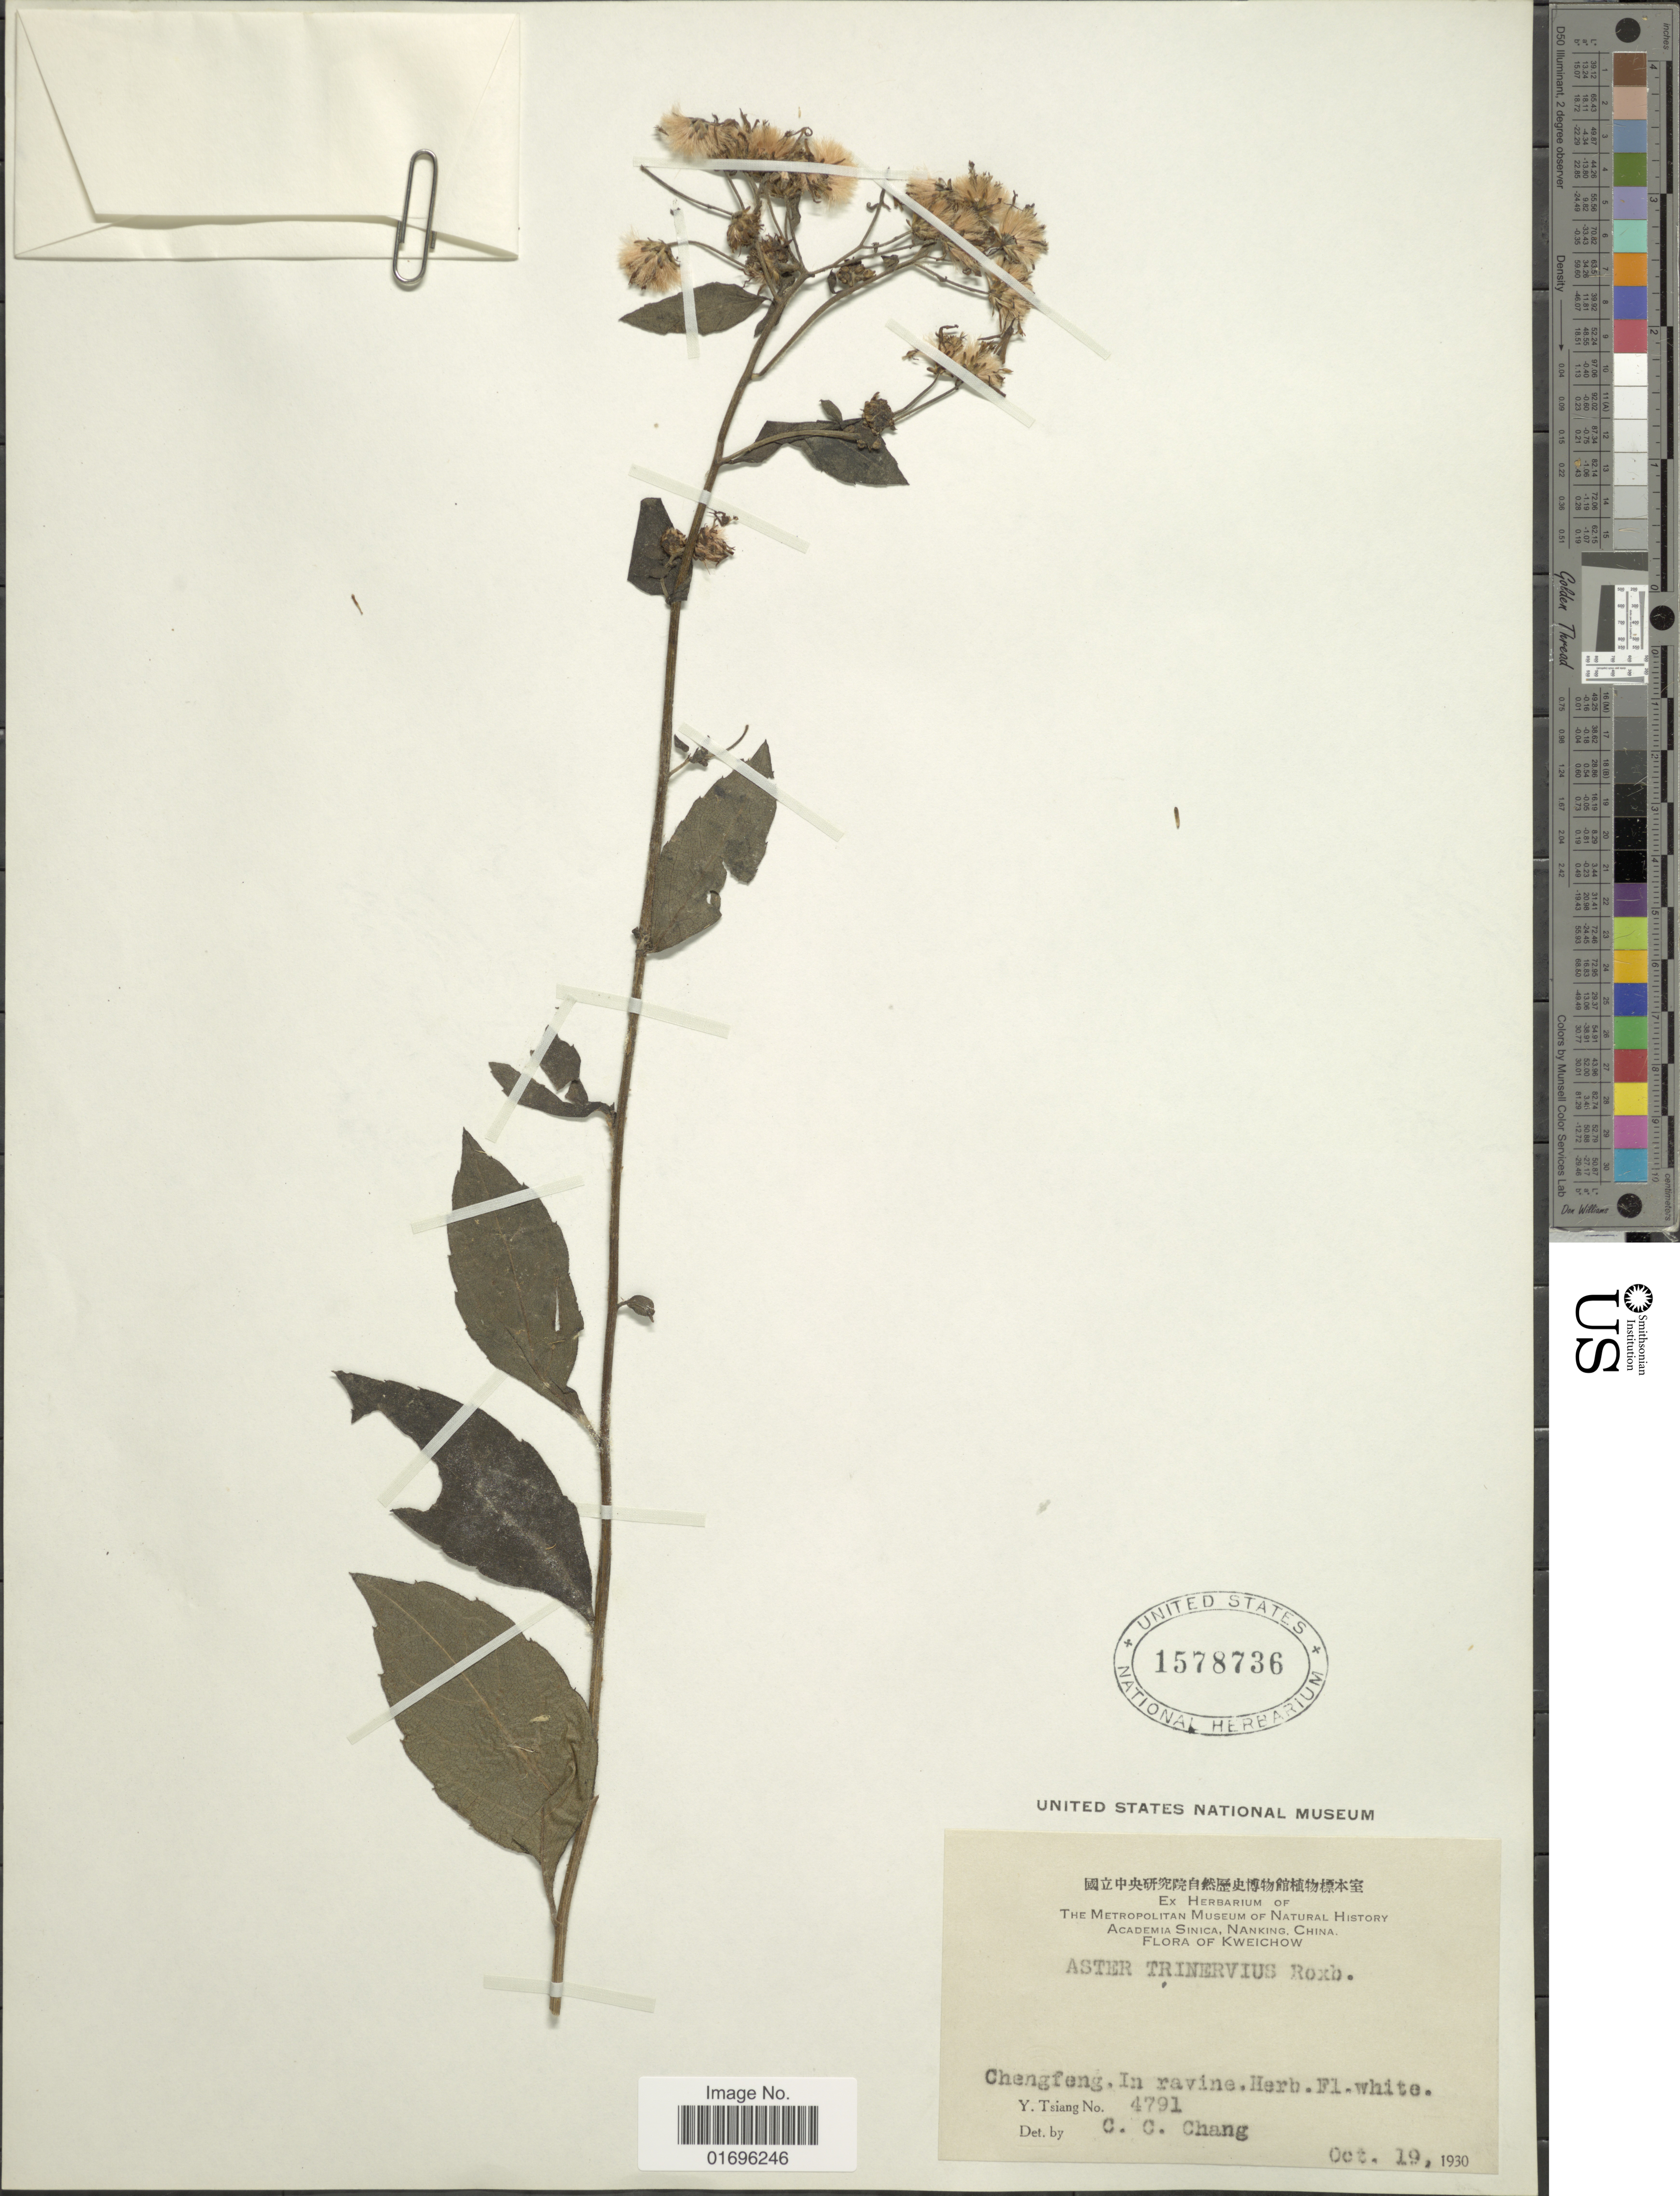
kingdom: Plantae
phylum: Tracheophyta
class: Magnoliopsida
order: Asterales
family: Asteraceae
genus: Aster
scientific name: Aster ageratoides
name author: Turcz.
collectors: Y. Tsiang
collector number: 4791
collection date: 1930-10-19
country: China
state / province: Guizhou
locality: Kweichow. Chengfeng. In ravine.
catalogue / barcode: US 1578736